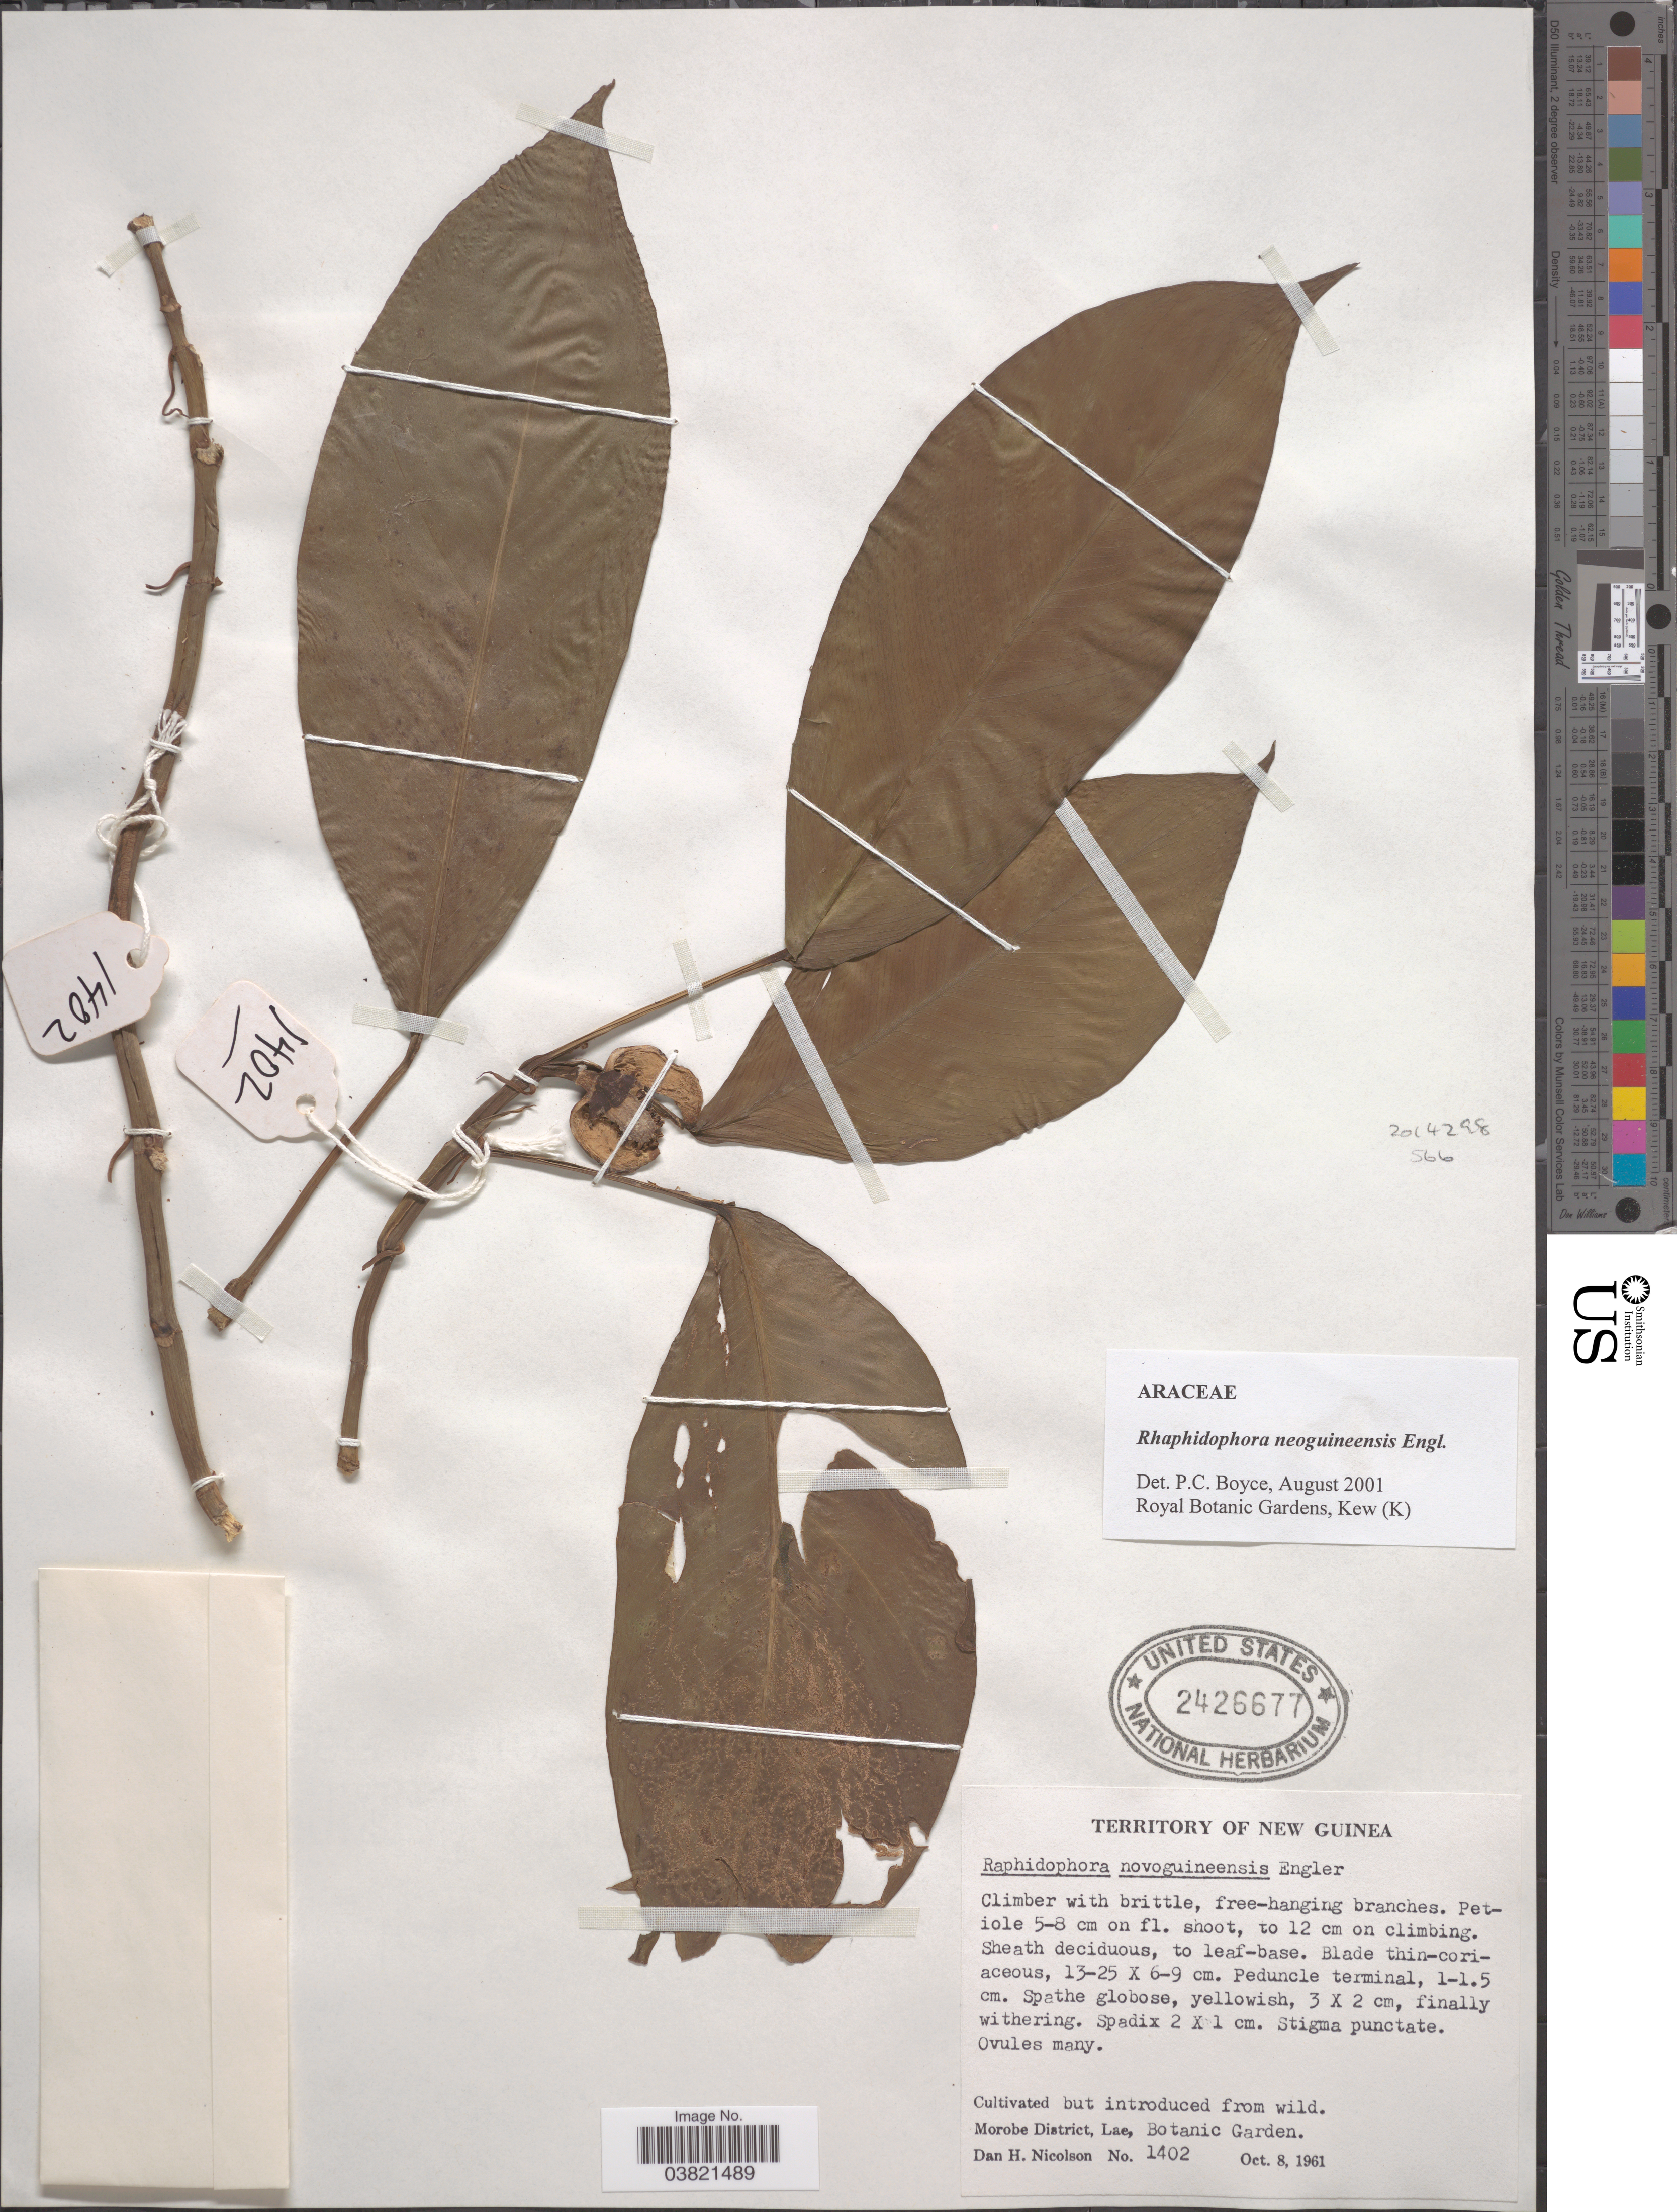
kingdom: Plantae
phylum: Tracheophyta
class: Liliopsida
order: Alismatales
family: Araceae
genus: Rhaphidophora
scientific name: Rhaphidophora neoguineensis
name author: Engl.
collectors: D. H. Nicolson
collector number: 1402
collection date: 1961-10-08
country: Papua New Guinea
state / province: Morobe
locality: Morobe District, Lae, Botanic Garden.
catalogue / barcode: US 2426677